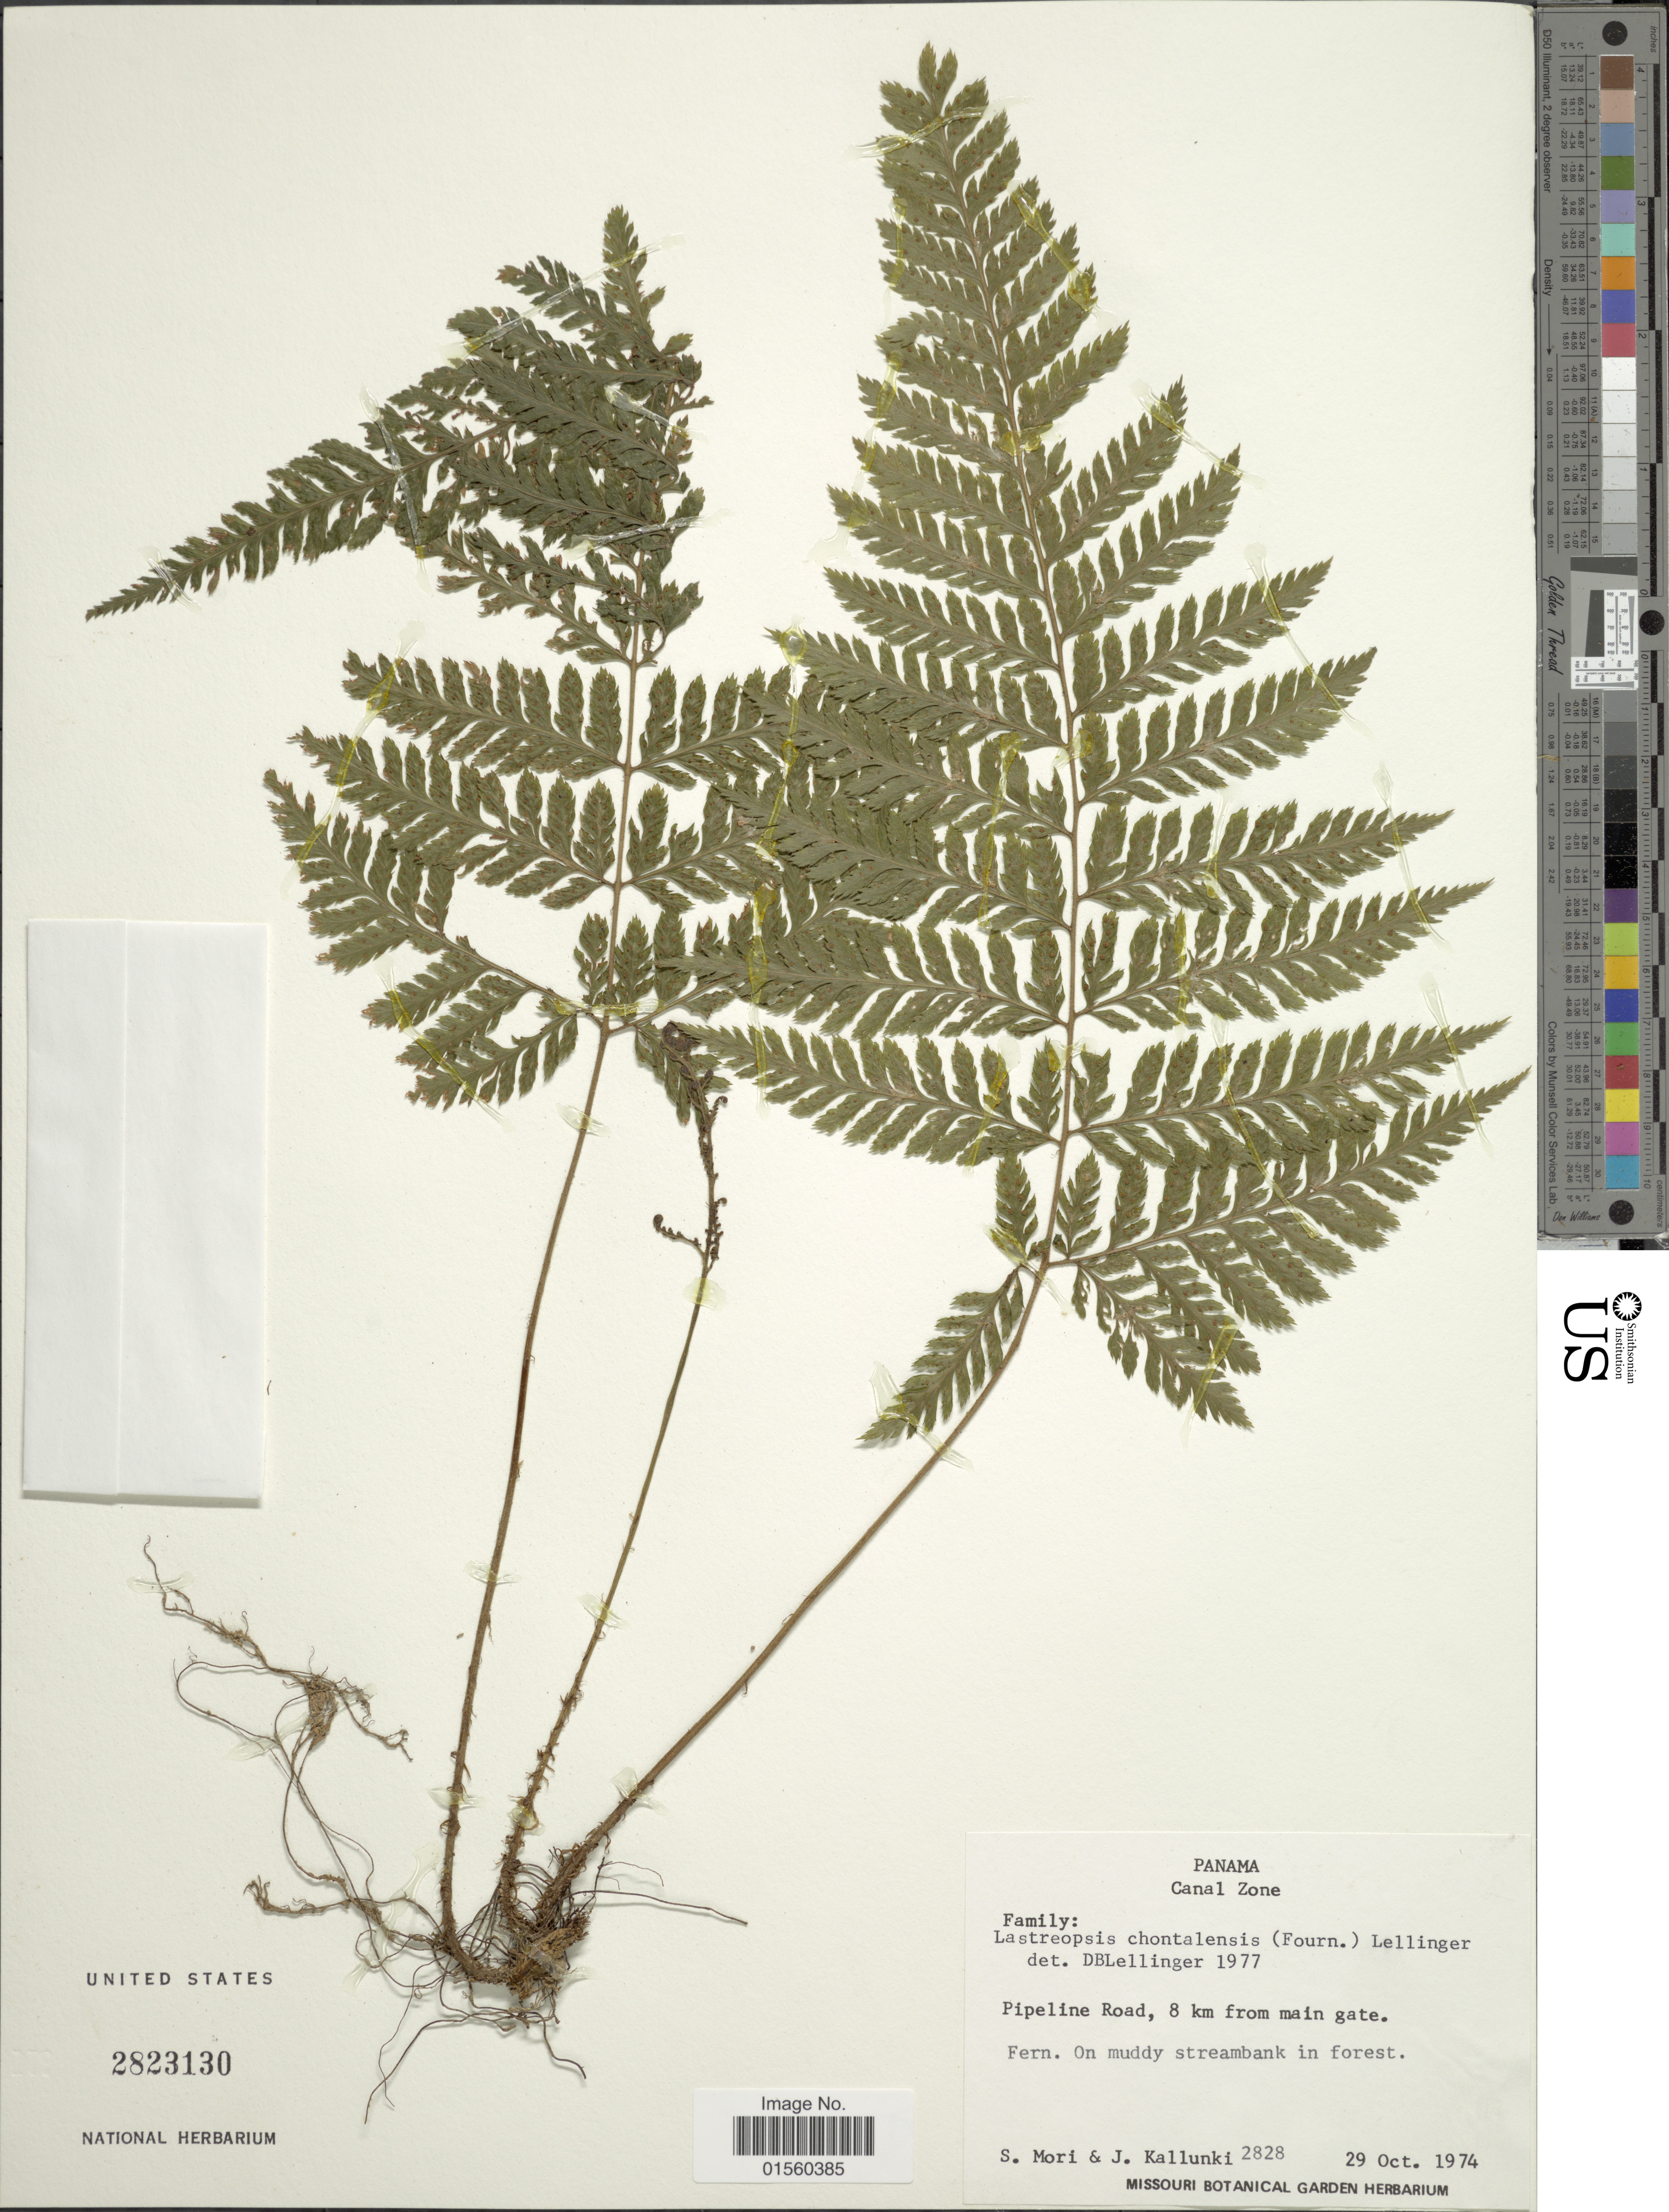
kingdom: Plantae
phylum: Tracheophyta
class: Polypodiopsida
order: Polypodiales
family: Dryopteridaceae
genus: Parapolystichum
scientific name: Parapolystichum excultum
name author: (Mett.) Labiak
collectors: S. Mori & J. Kallunki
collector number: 2828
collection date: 1974-10-29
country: Panama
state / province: Colón / Panamá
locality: Canal Zone, Pipeline Road, 8 km from main gate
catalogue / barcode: US 2823130